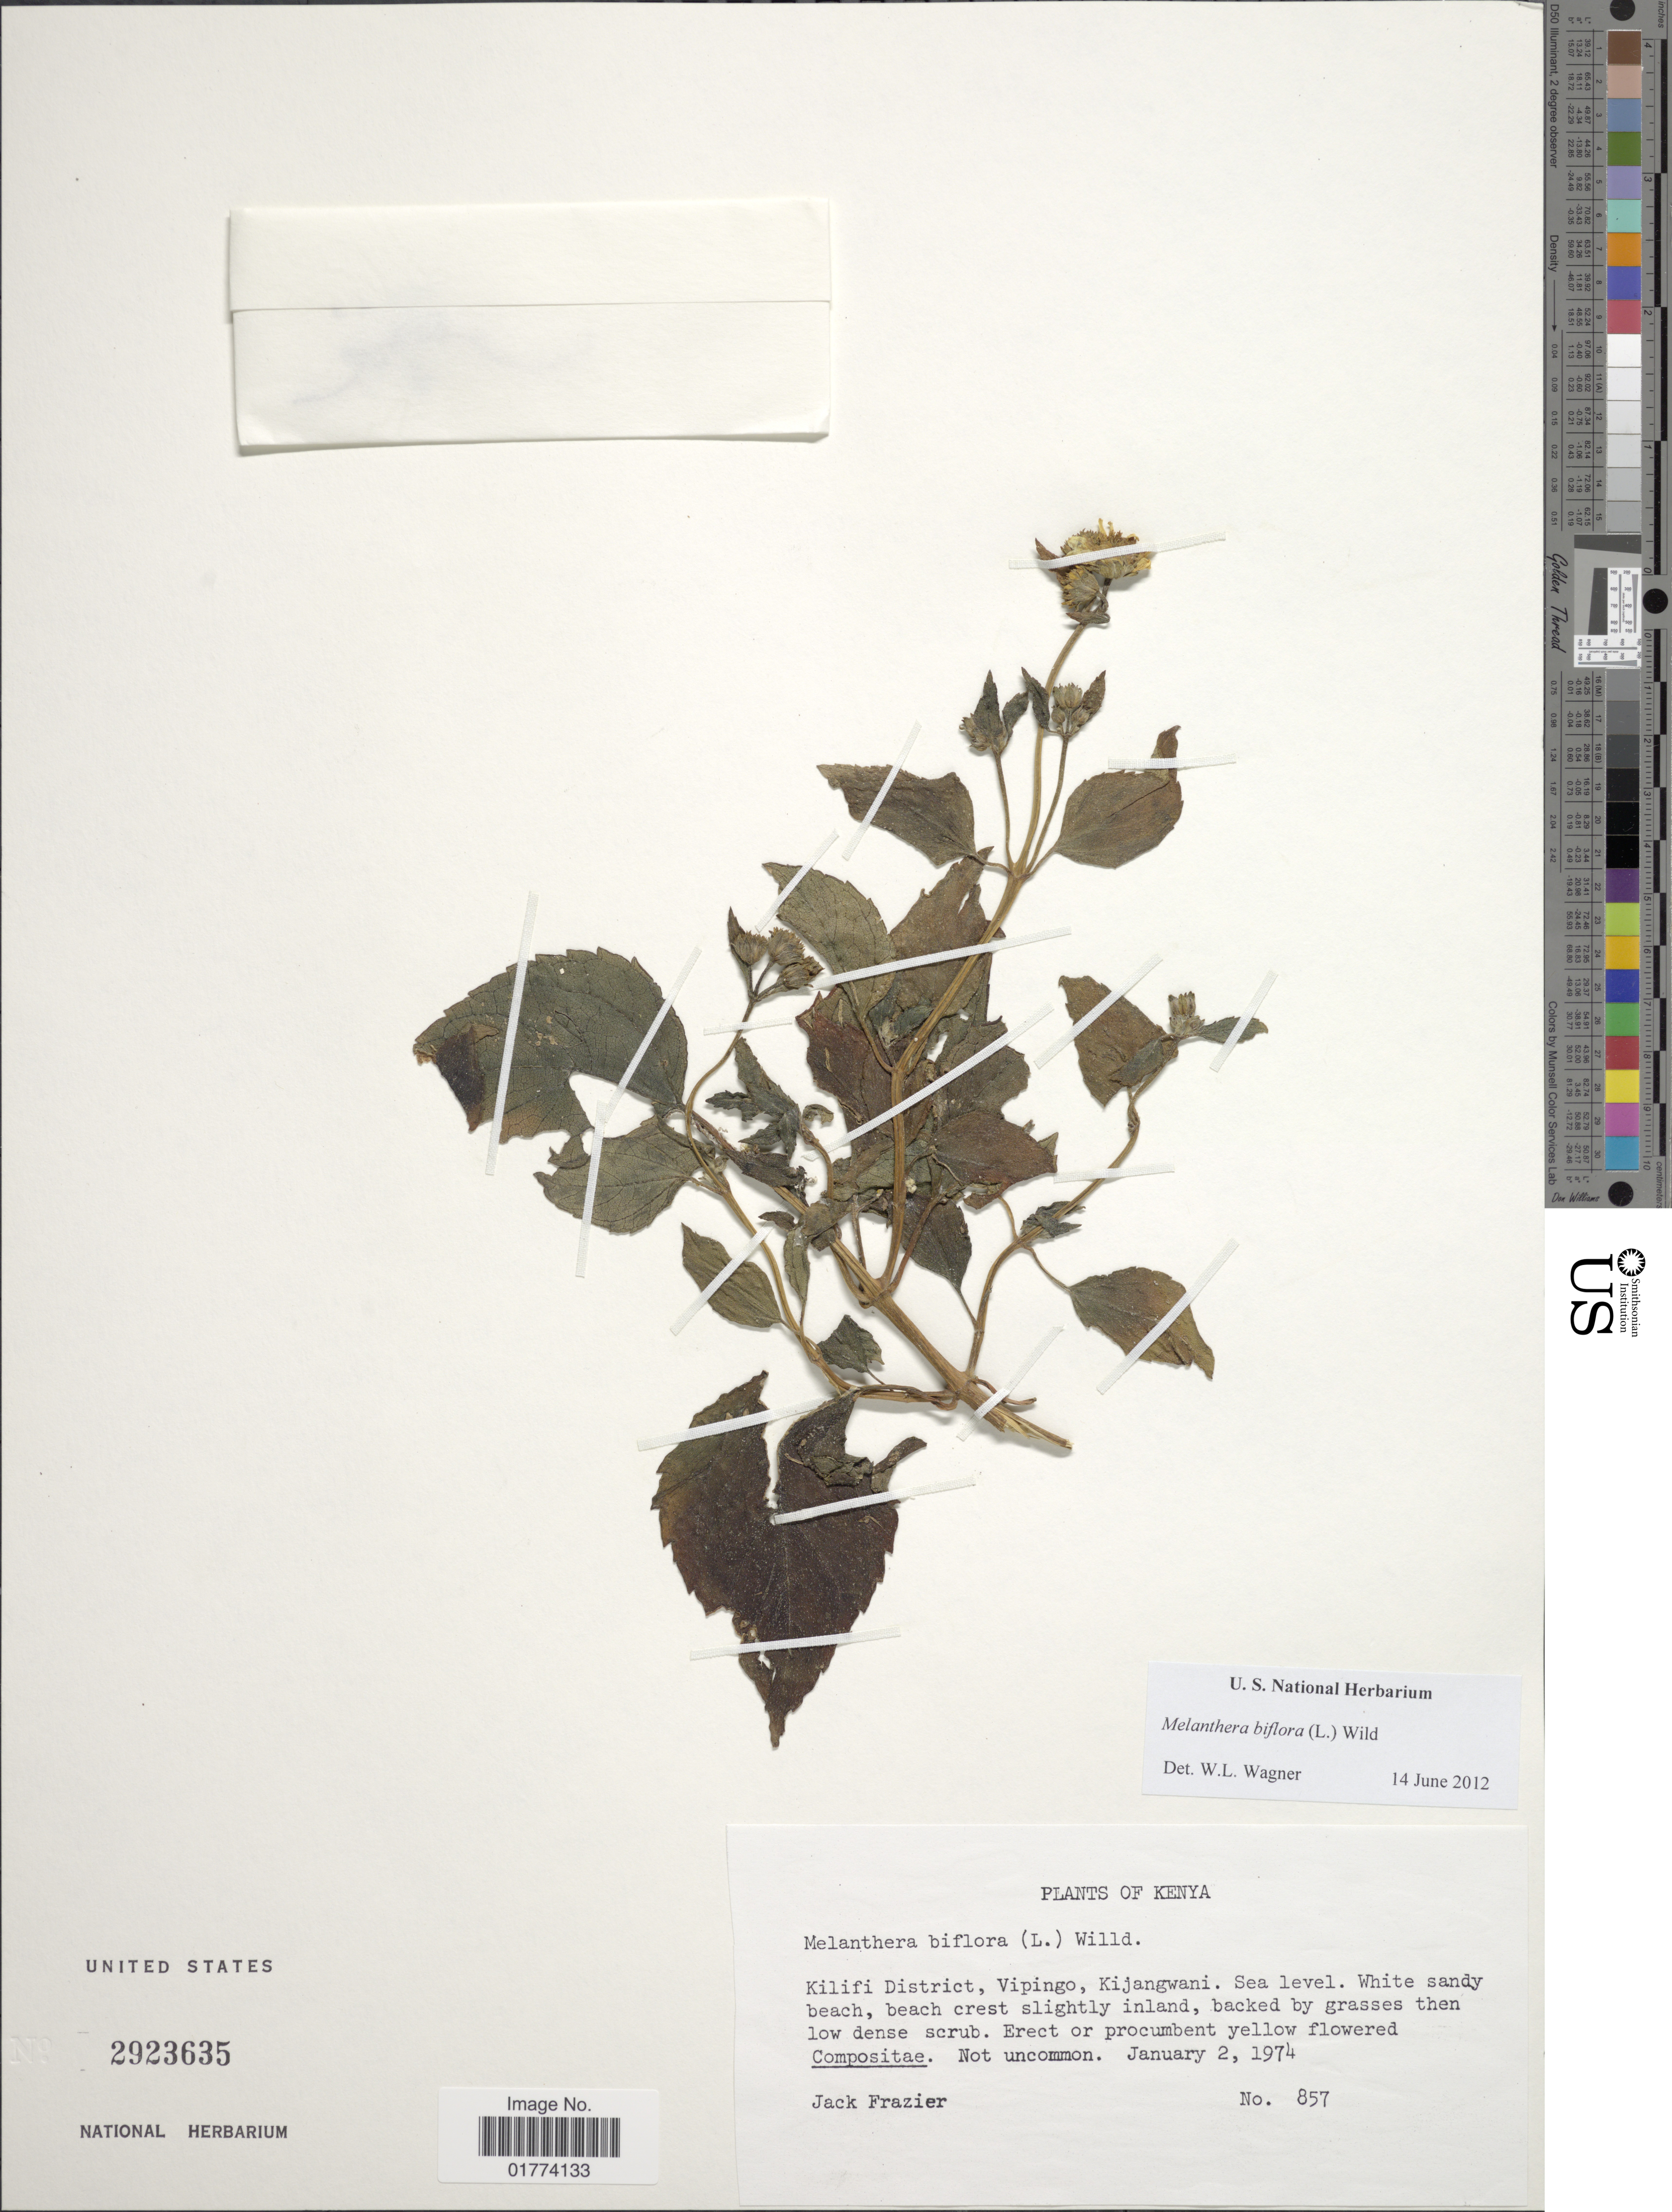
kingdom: Plantae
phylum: Tracheophyta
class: Magnoliopsida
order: Asterales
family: Asteraceae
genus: Wollastonia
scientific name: Wollastonia biflora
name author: (L.) DC.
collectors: J. Frazier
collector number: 857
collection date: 1974-01-02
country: Kenya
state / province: Kilifi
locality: Kilifi District, Vipingi, Kijangwani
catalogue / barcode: US 2923635